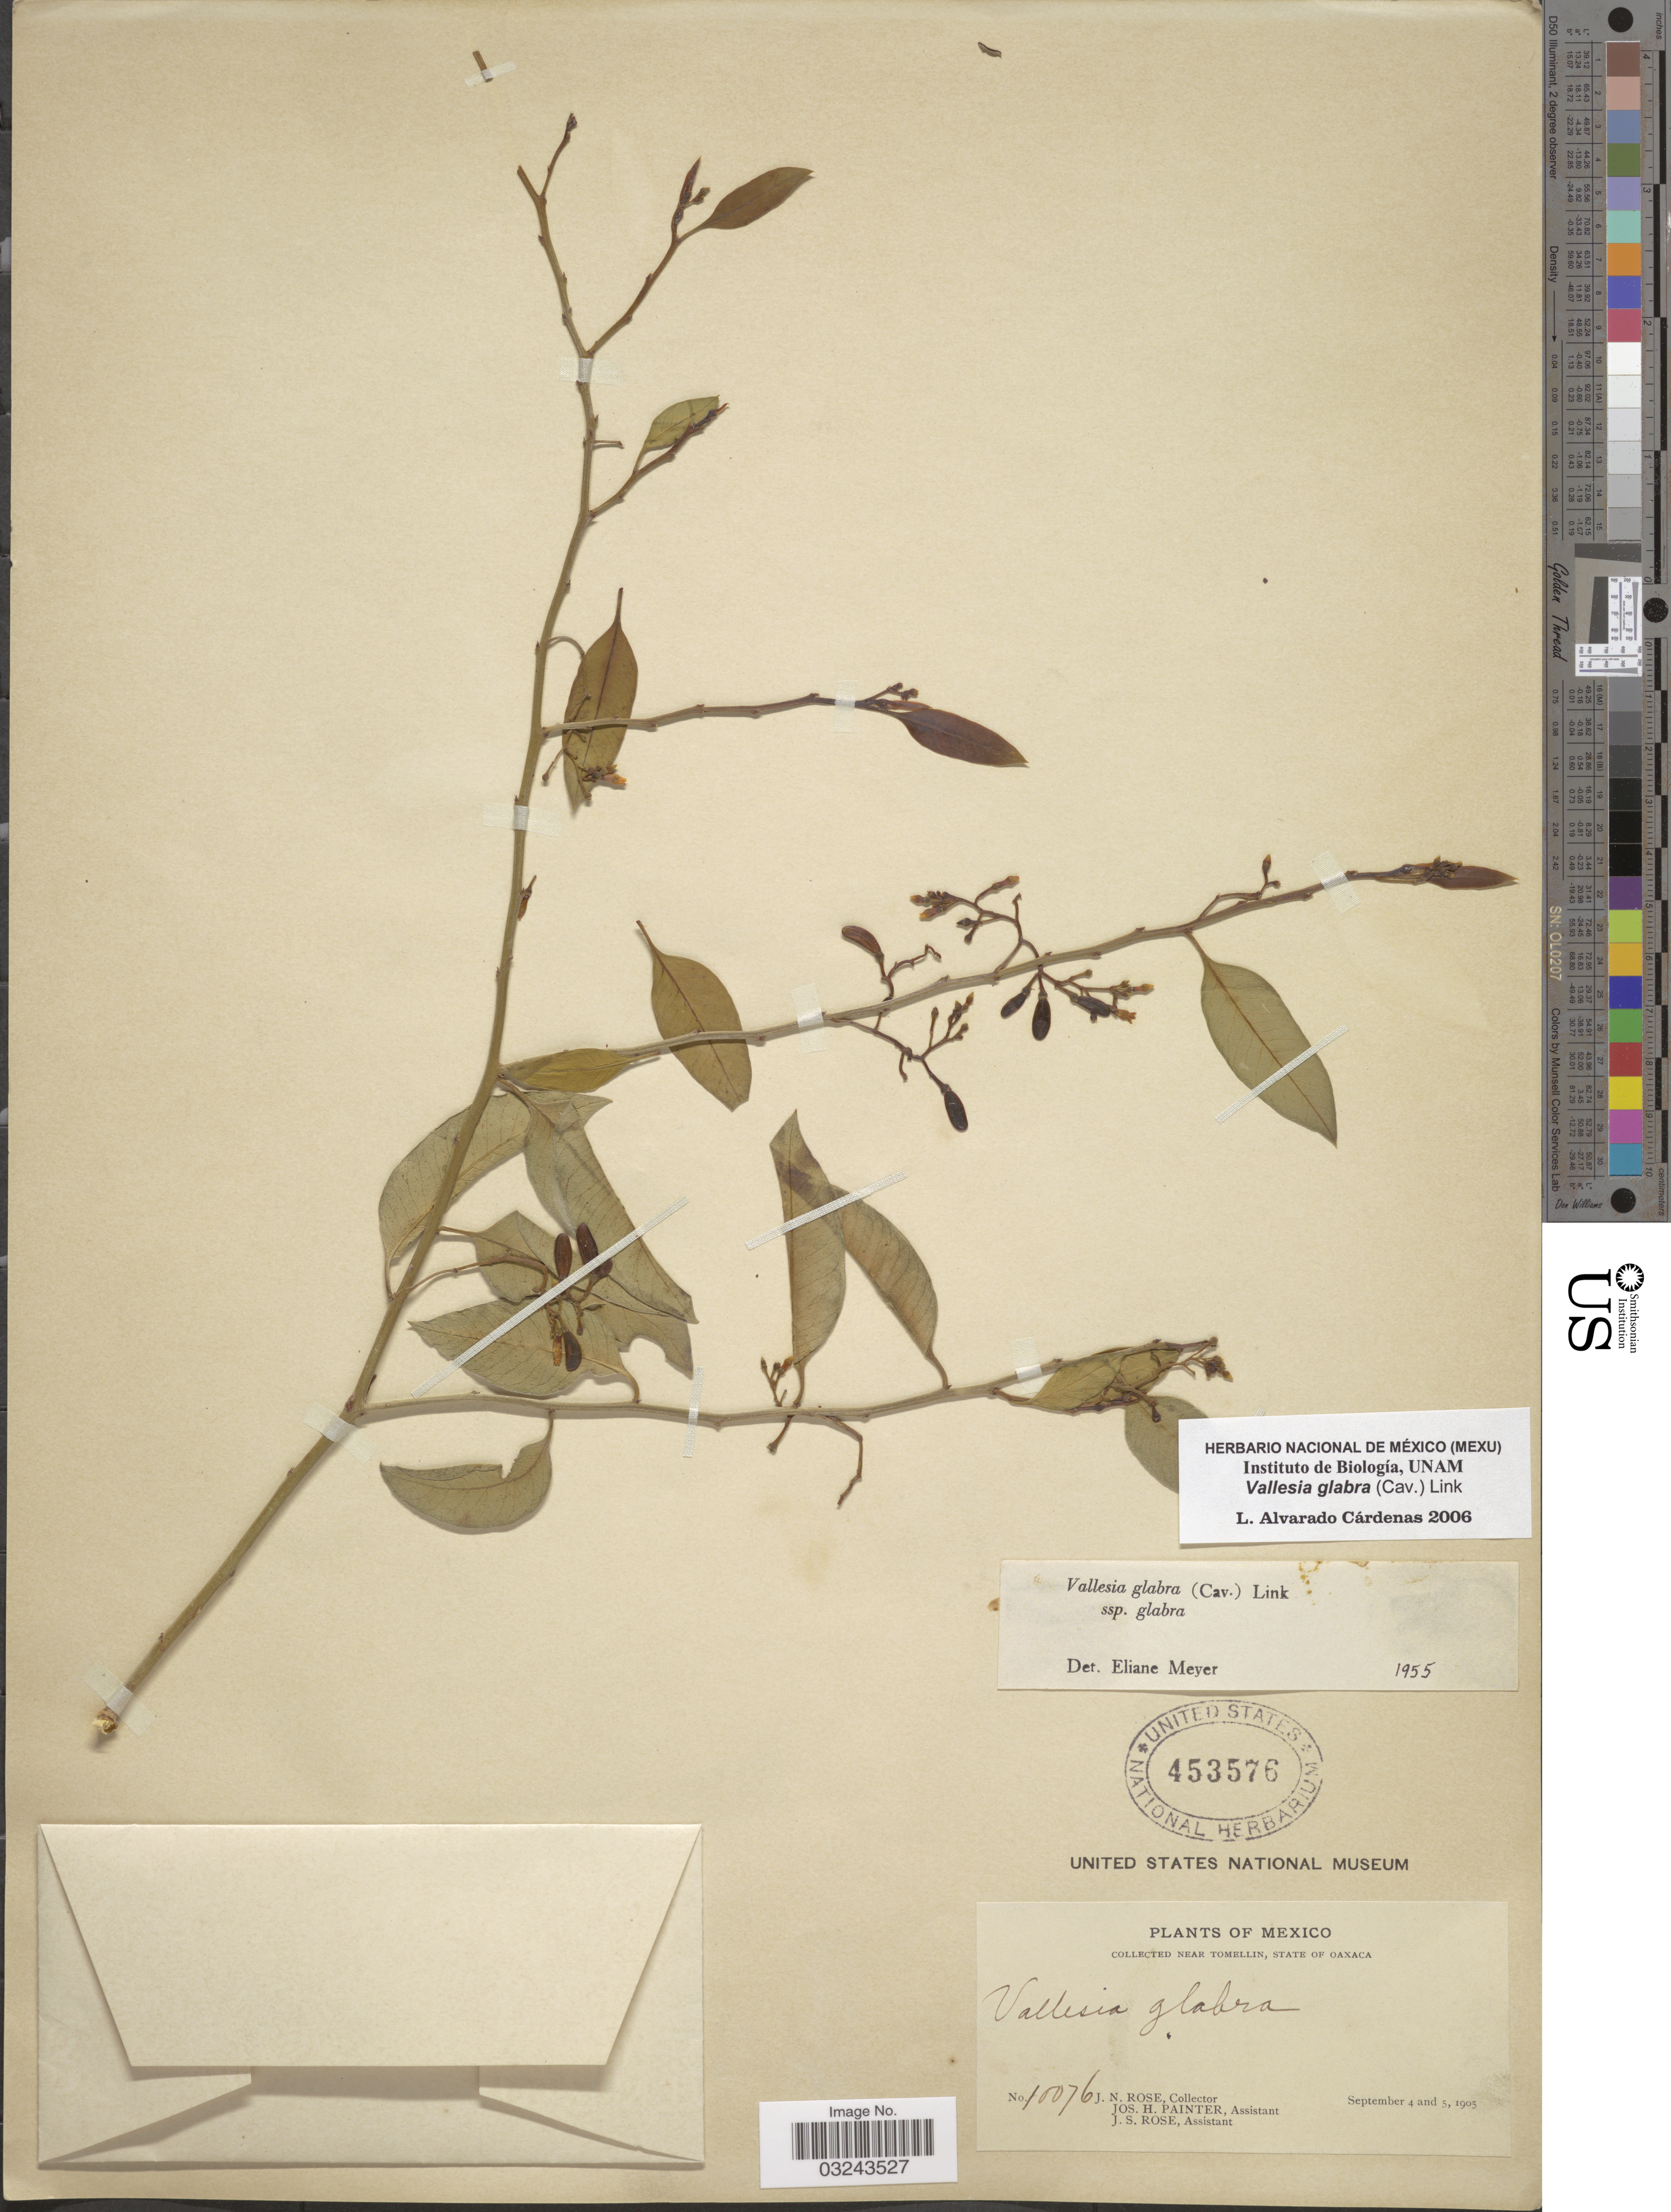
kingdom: Plantae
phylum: Tracheophyta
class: Magnoliopsida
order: Gentianales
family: Apocynaceae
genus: Vallesia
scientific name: Vallesia glabra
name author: (Cav.) Link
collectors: J. N. Rose, J. H. Painter & J. S. Rose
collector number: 10076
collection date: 1905-09-04/1905-09-05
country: Mexico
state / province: Oaxaca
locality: Near Tomellin, State of Sinaloa.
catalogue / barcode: US 453576